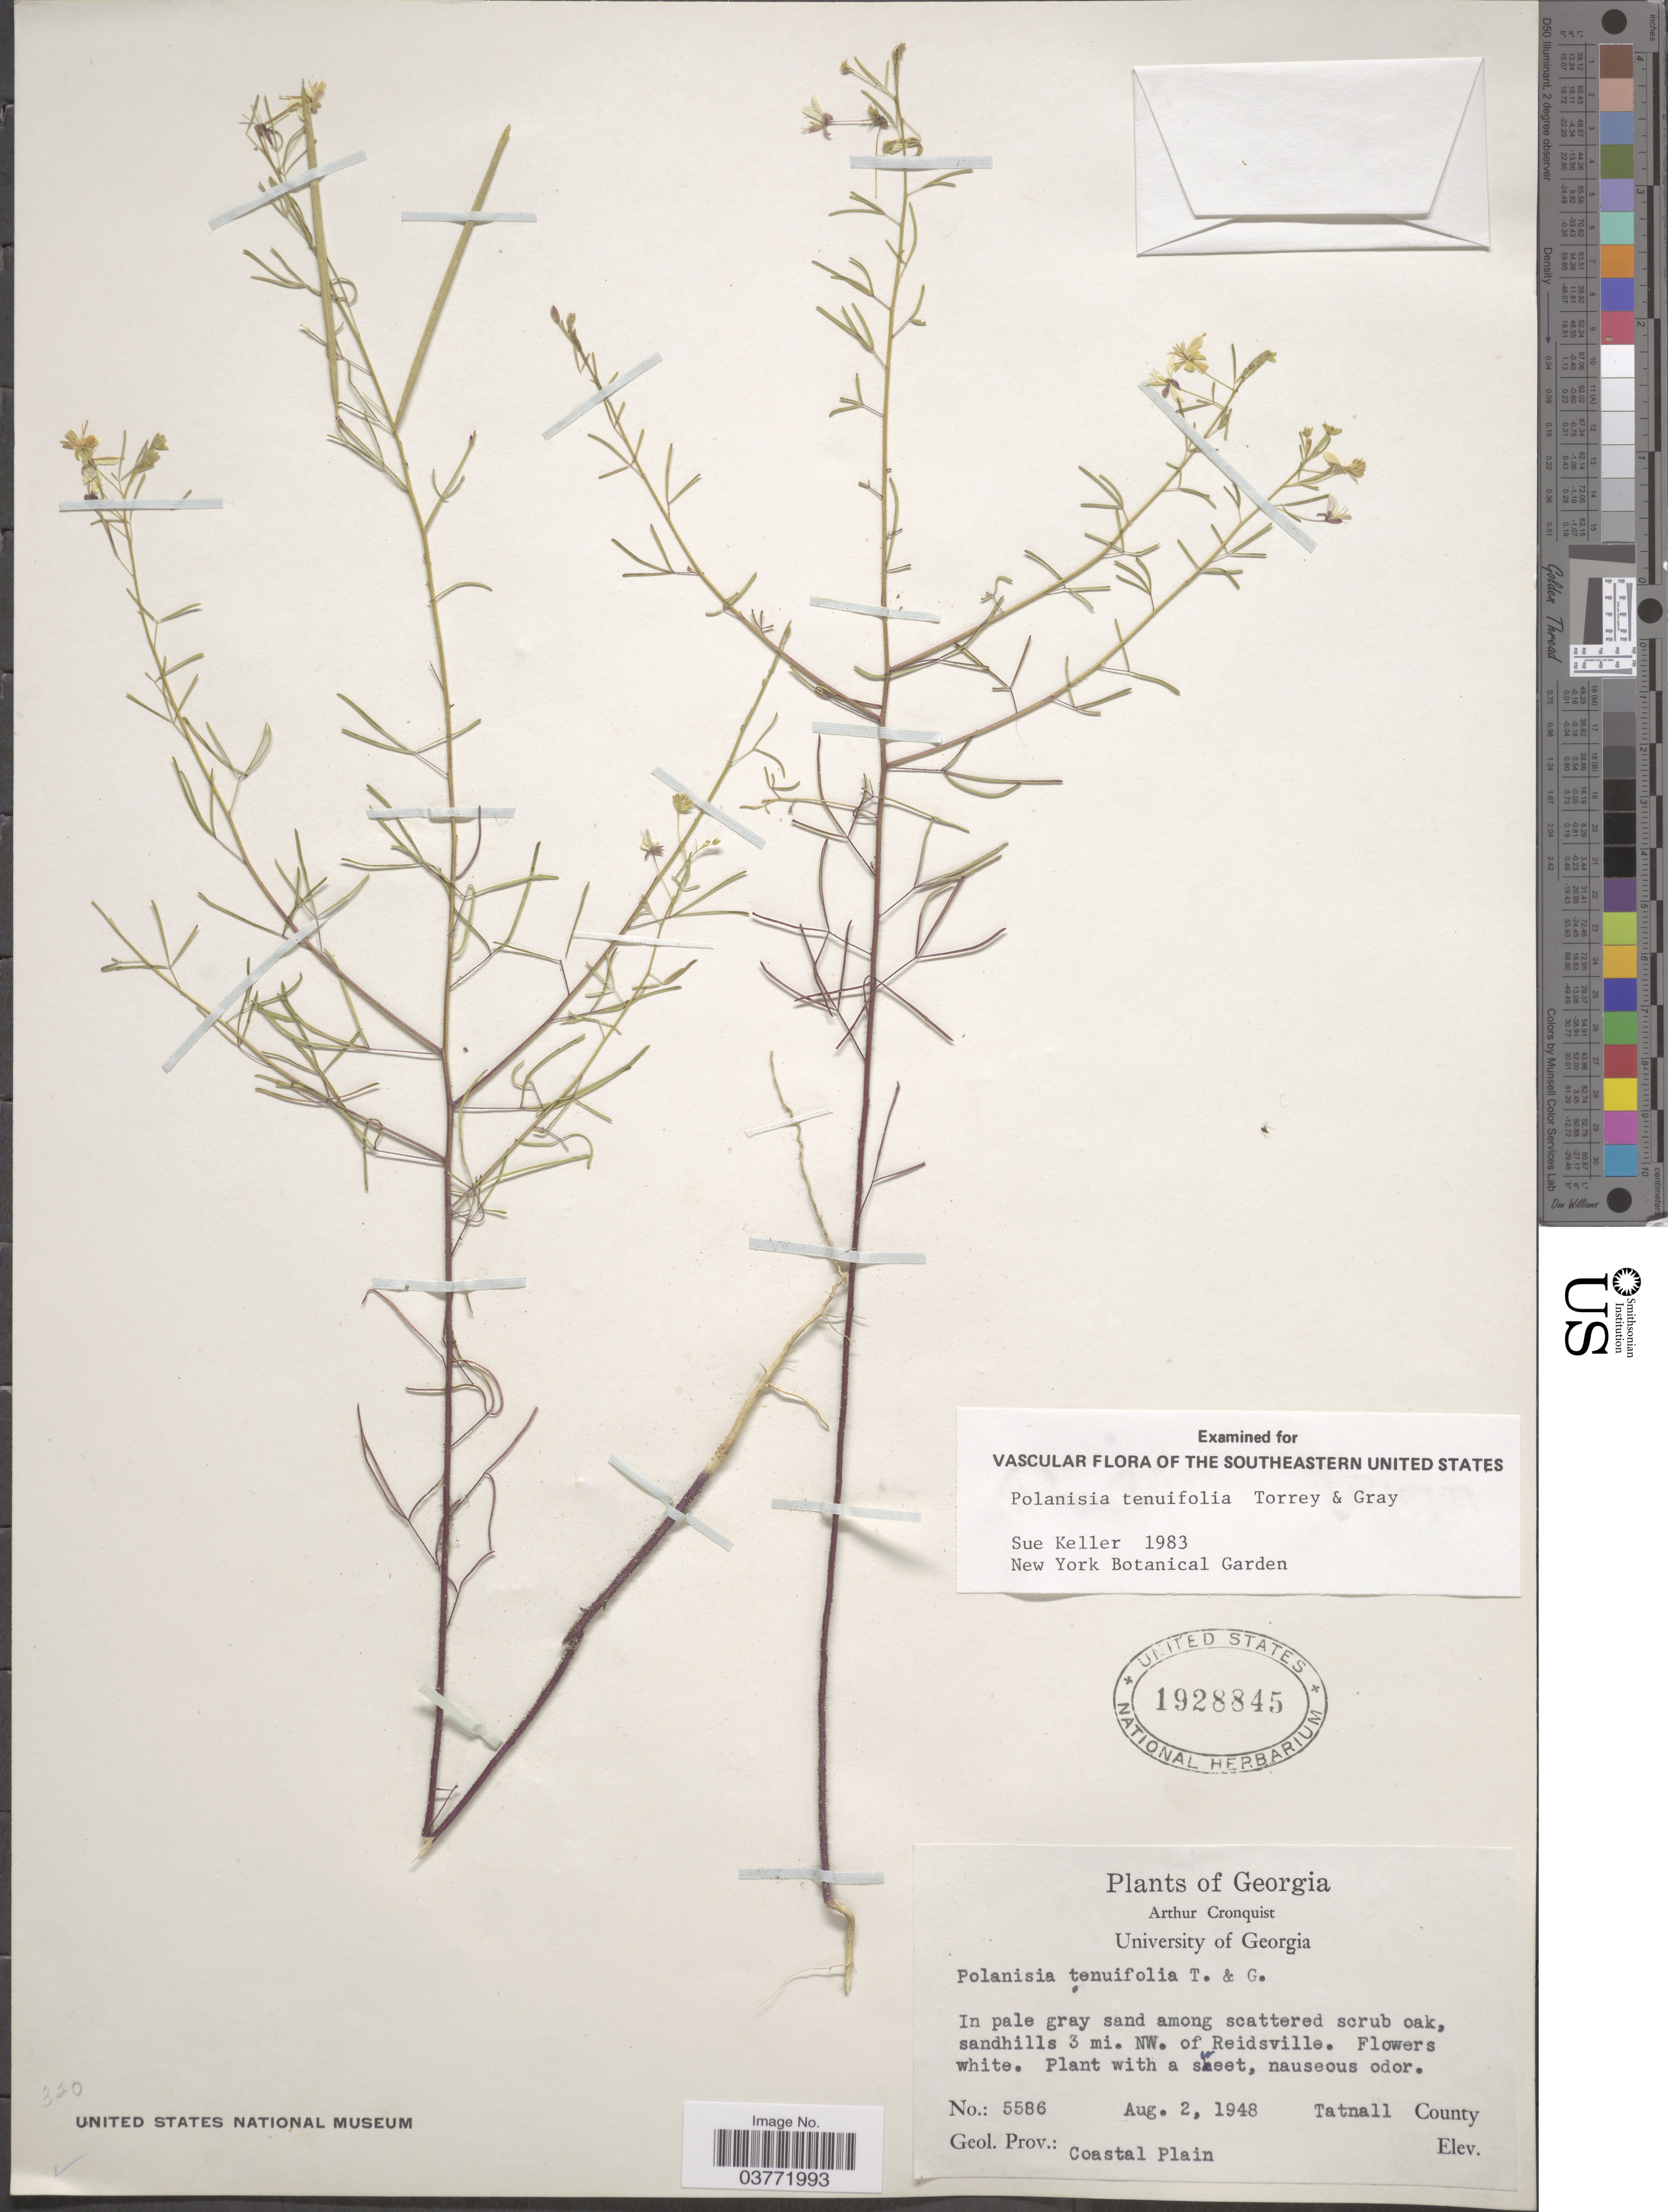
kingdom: Plantae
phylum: Tracheophyta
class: Magnoliopsida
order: Brassicales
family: Cleomaceae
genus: Polanisia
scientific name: Polanisia tenuifolia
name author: Torr. & A. Gray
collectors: A. J. Cronquist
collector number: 5586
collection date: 1948-08-02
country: United States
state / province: Georgia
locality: Sandhills 3 mi. NW. of Reidsville. Tatnall County. Geol. Prov.: Coastal Plain.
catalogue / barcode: US 1928845